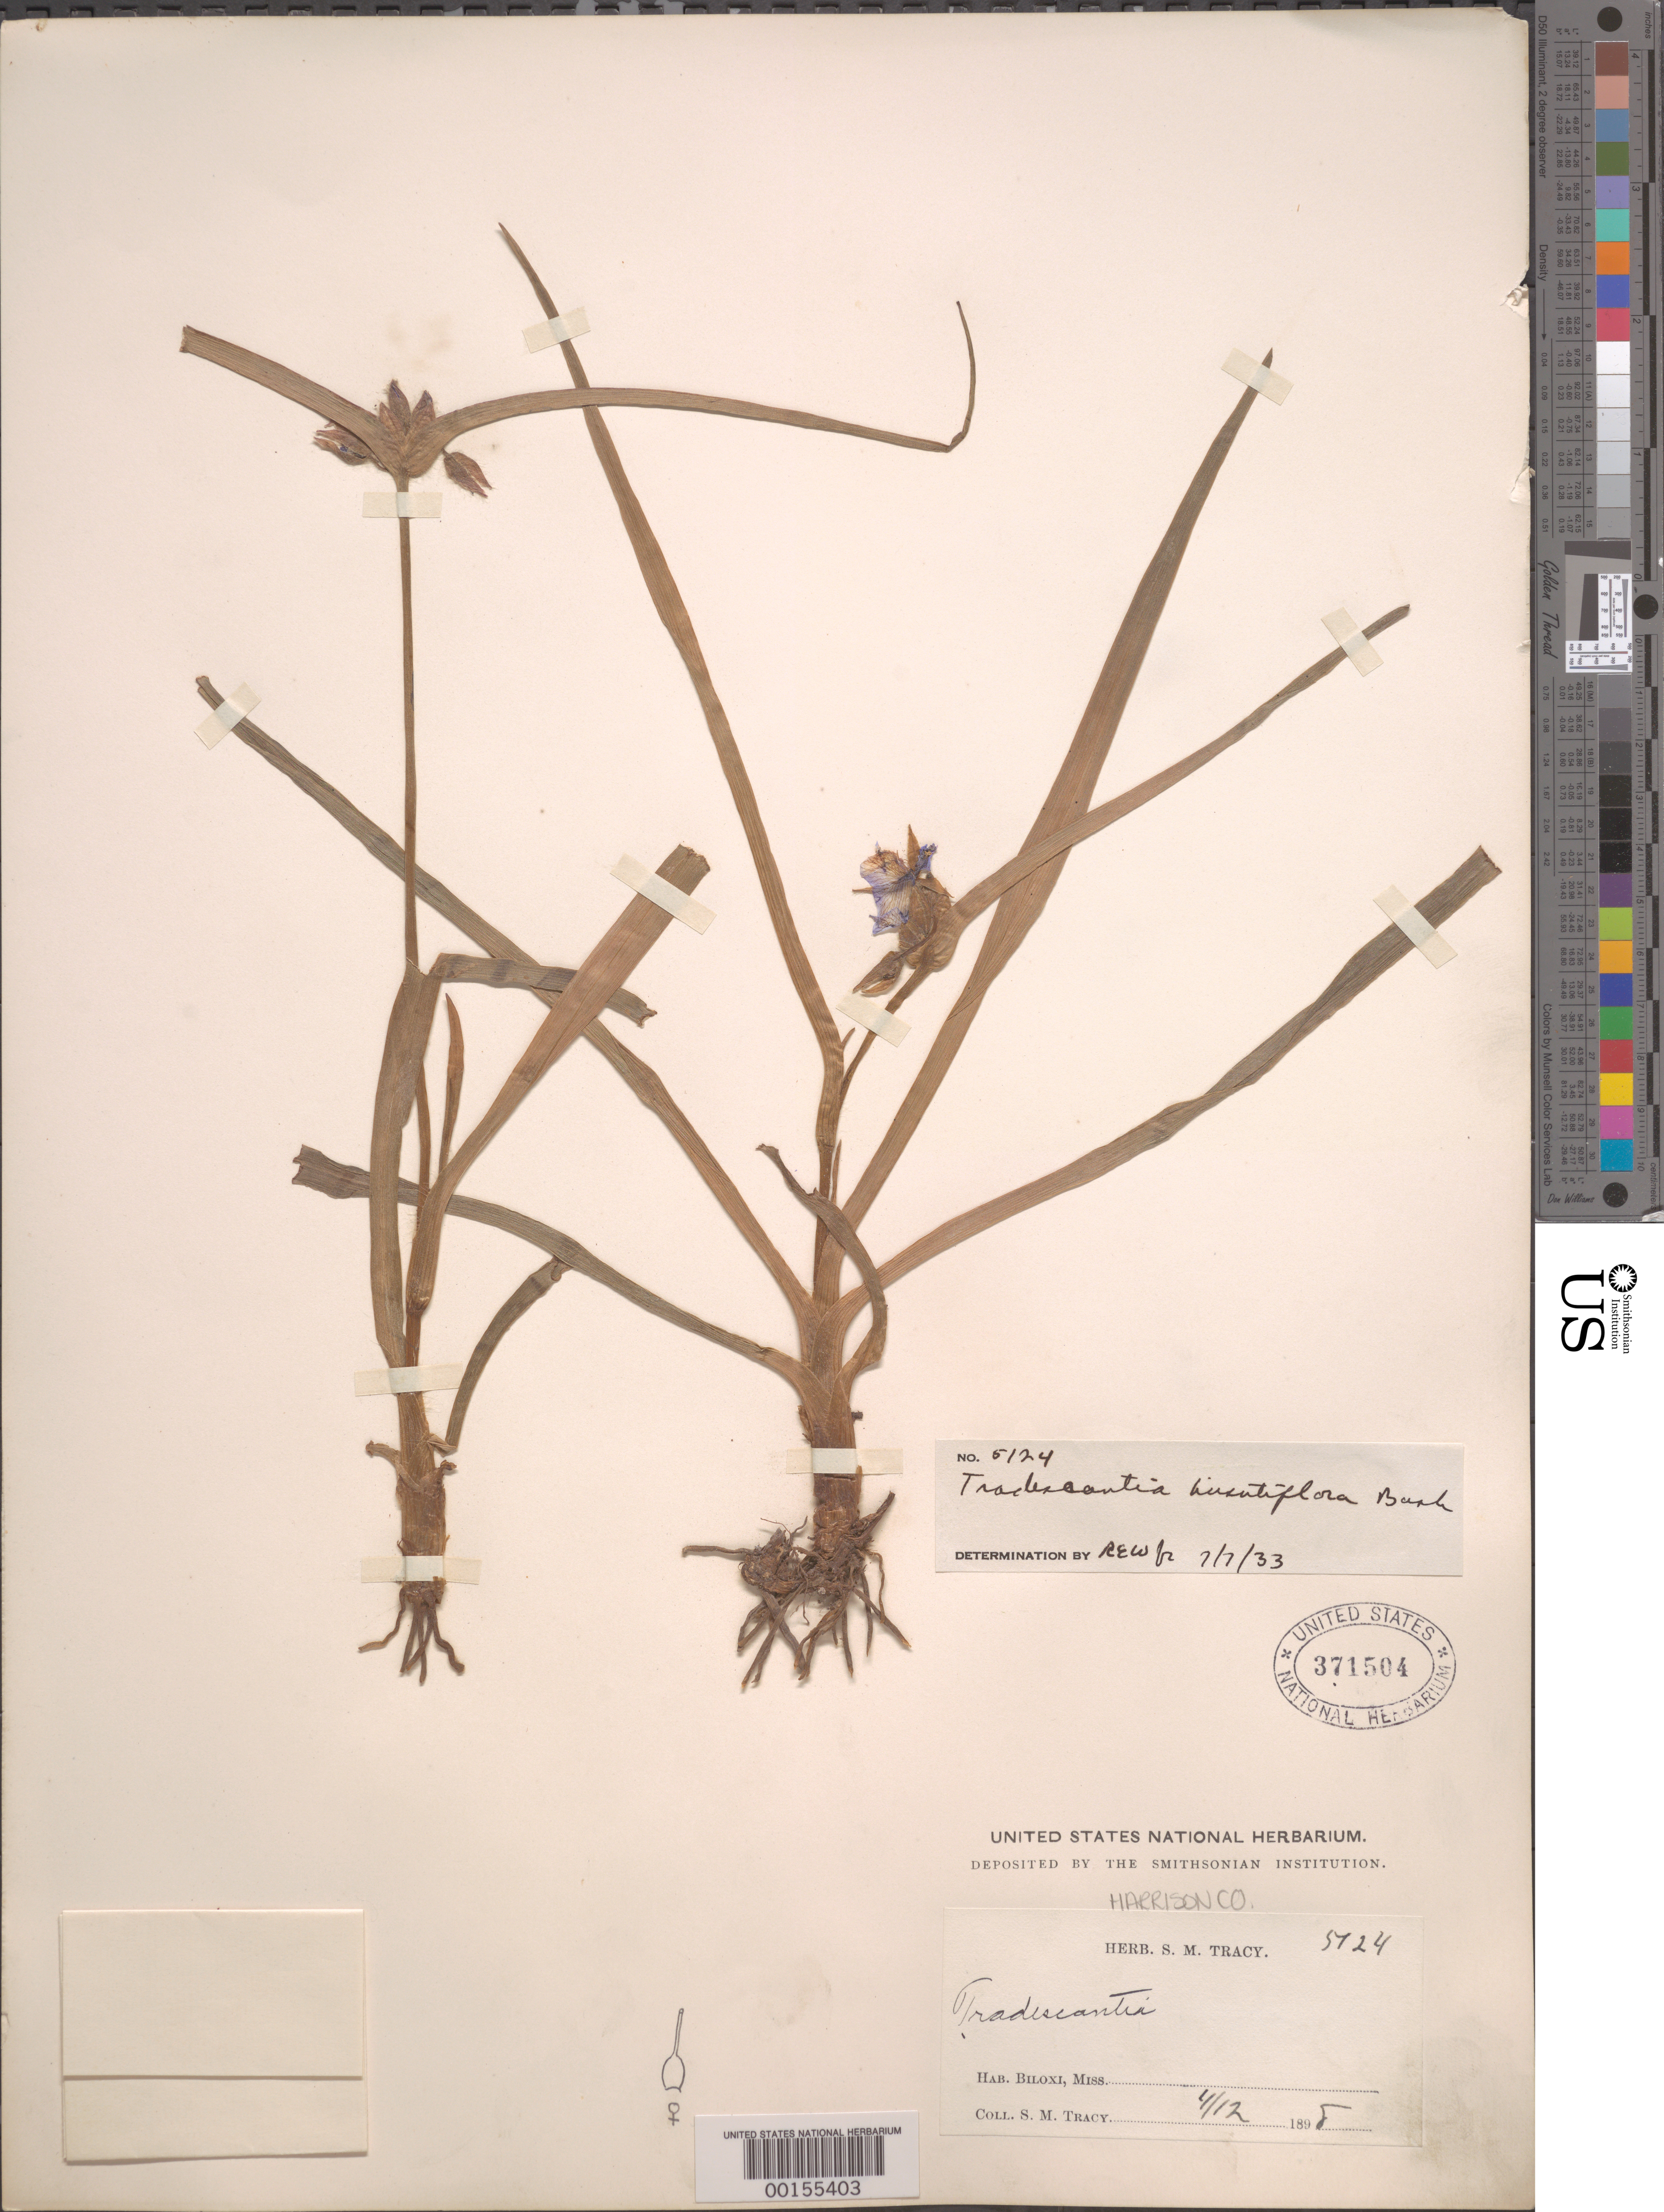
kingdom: Plantae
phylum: Tracheophyta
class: Liliopsida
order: Commelinales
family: Commelinaceae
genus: Tradescantia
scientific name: Tradescantia hirsutiflora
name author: Bush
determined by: REW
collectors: S. M. Tracy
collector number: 5724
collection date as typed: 12 Apr 1898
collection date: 1898-04-12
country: United States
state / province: Mississippi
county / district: Harrison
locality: Biloxi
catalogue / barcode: US 371504